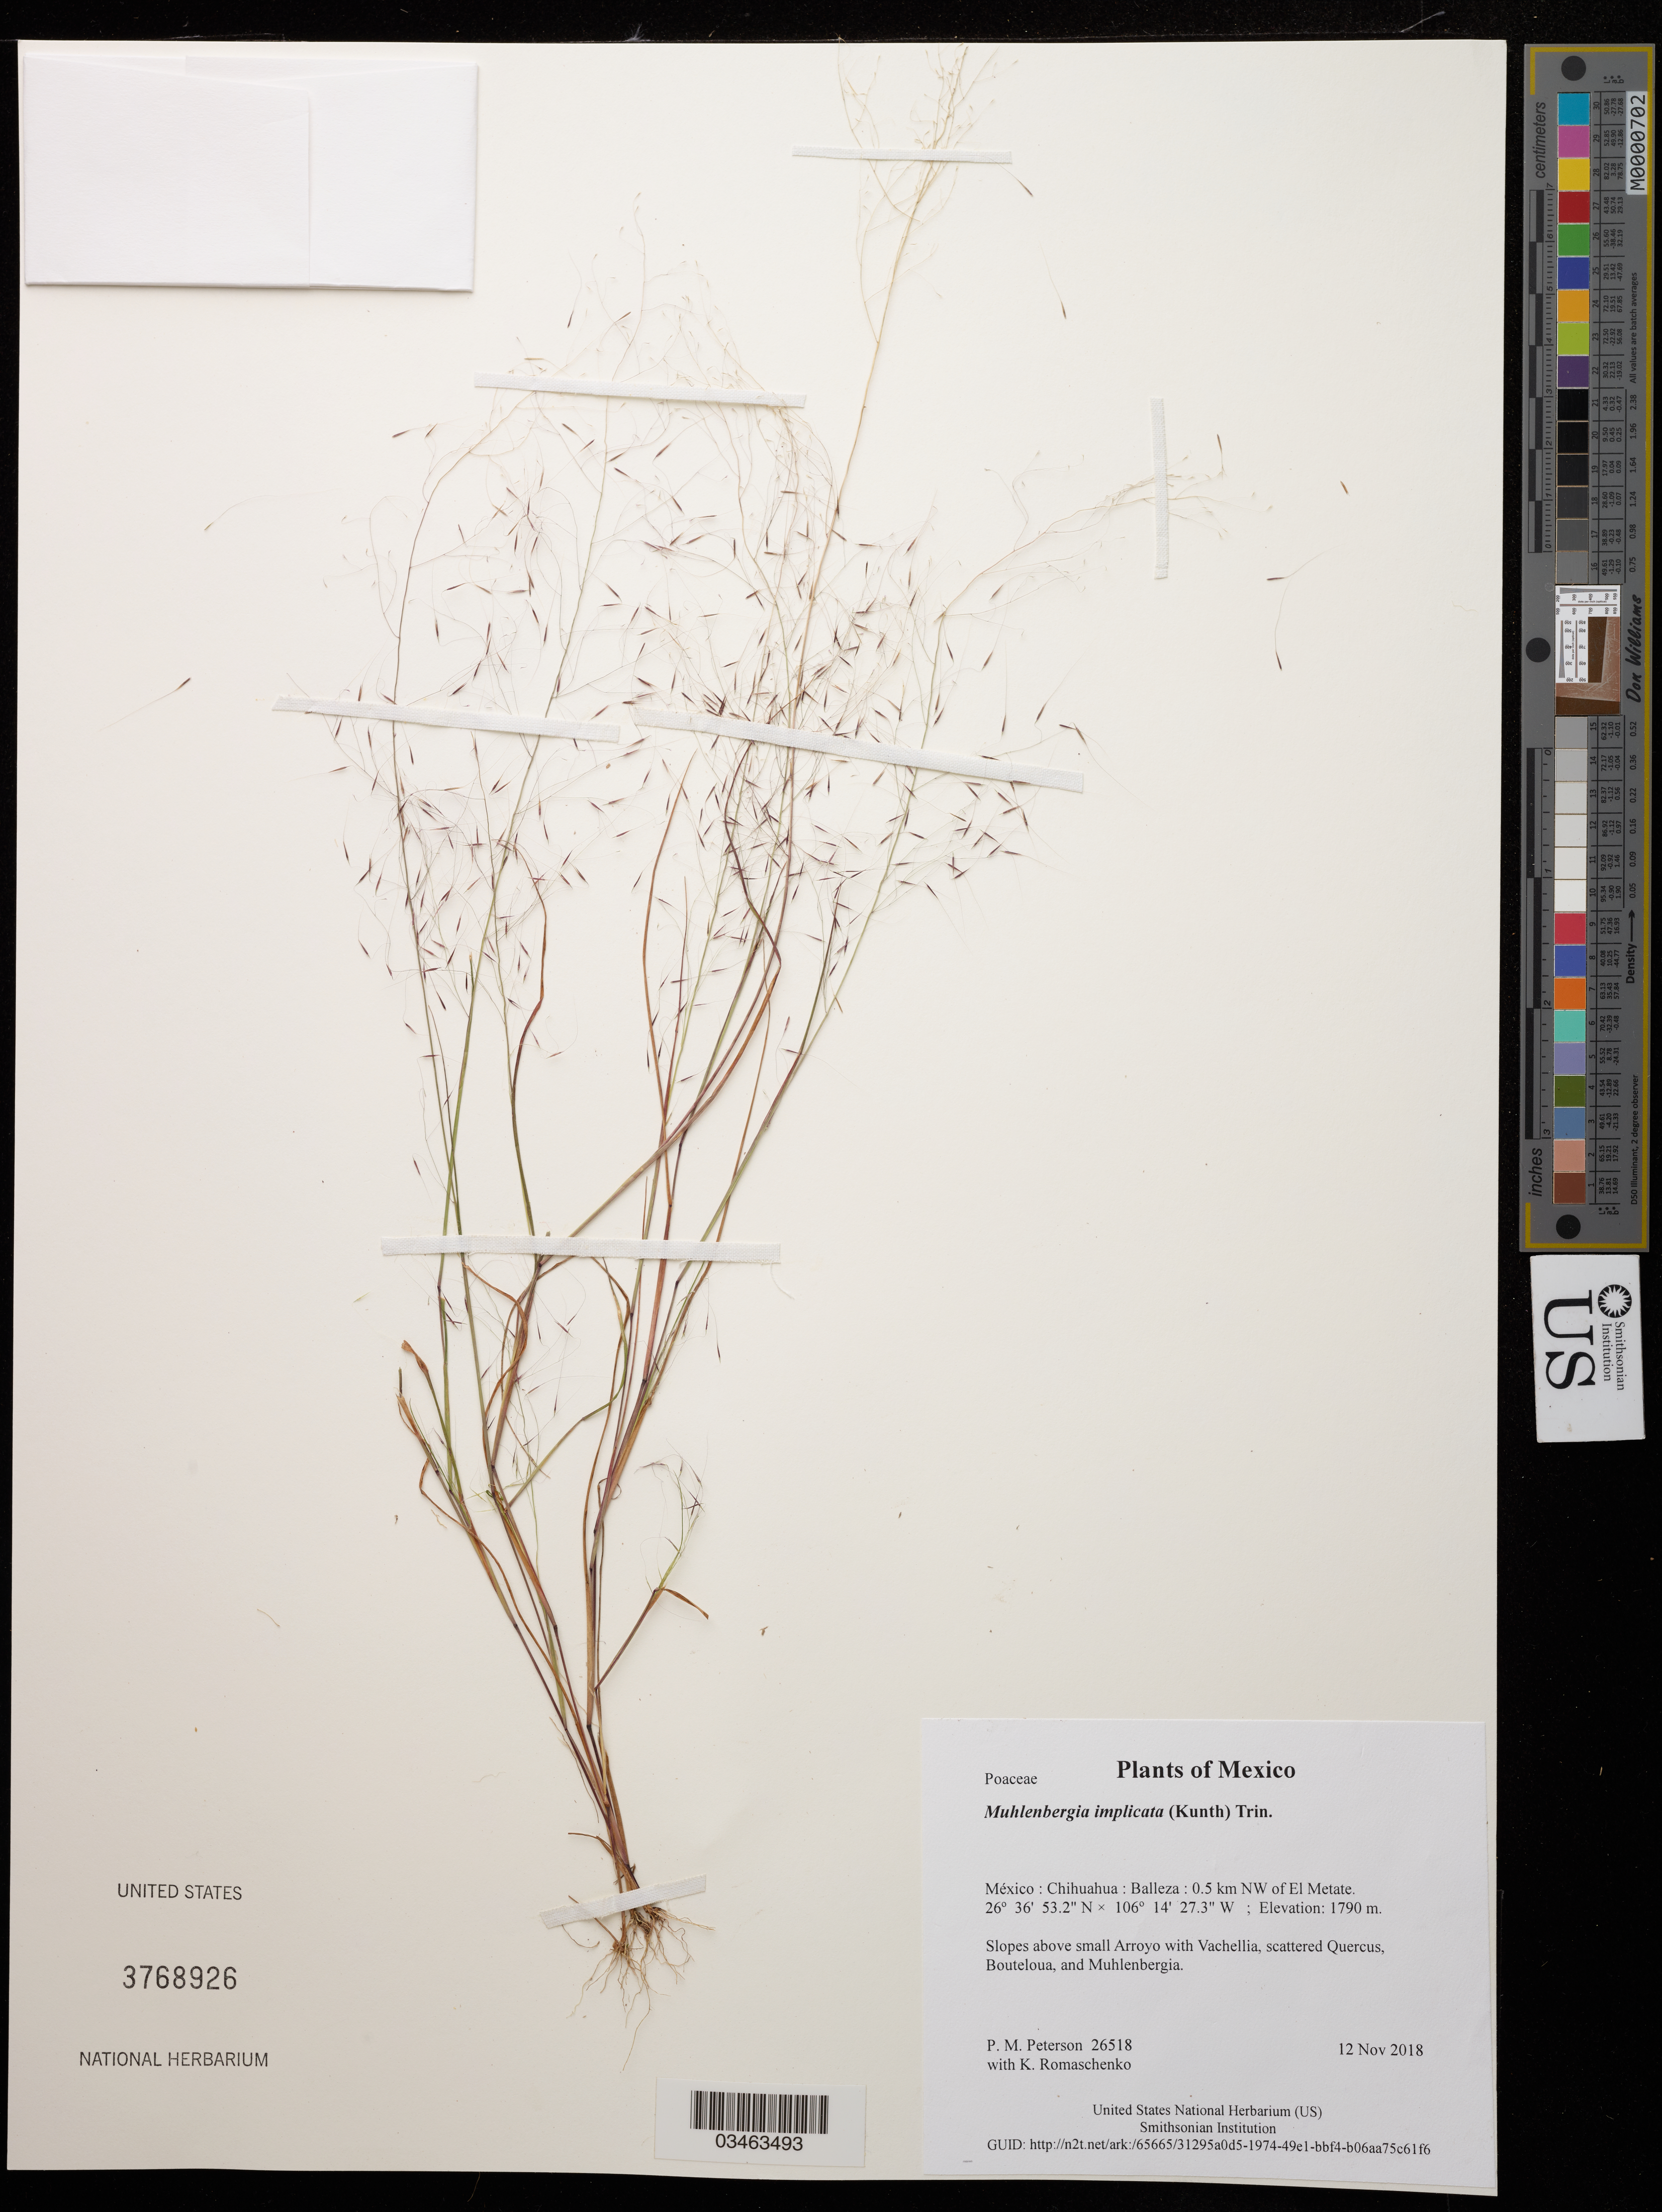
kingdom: Plantae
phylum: Tracheophyta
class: Liliopsida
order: Poales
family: Poaceae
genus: Muhlenbergia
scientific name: Muhlenbergia implicata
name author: (Kunth) Trin.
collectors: P. M. Peterson & K. Romaschenko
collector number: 26518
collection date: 2018-11-12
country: México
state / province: Chihuahua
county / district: Balleza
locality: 0.5 km NW of El Metate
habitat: Slopes above small Arroyo with Vachellia, scattered Quercus, Bouteloua, and Muhlenbergia.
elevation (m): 1790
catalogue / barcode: US 3768926